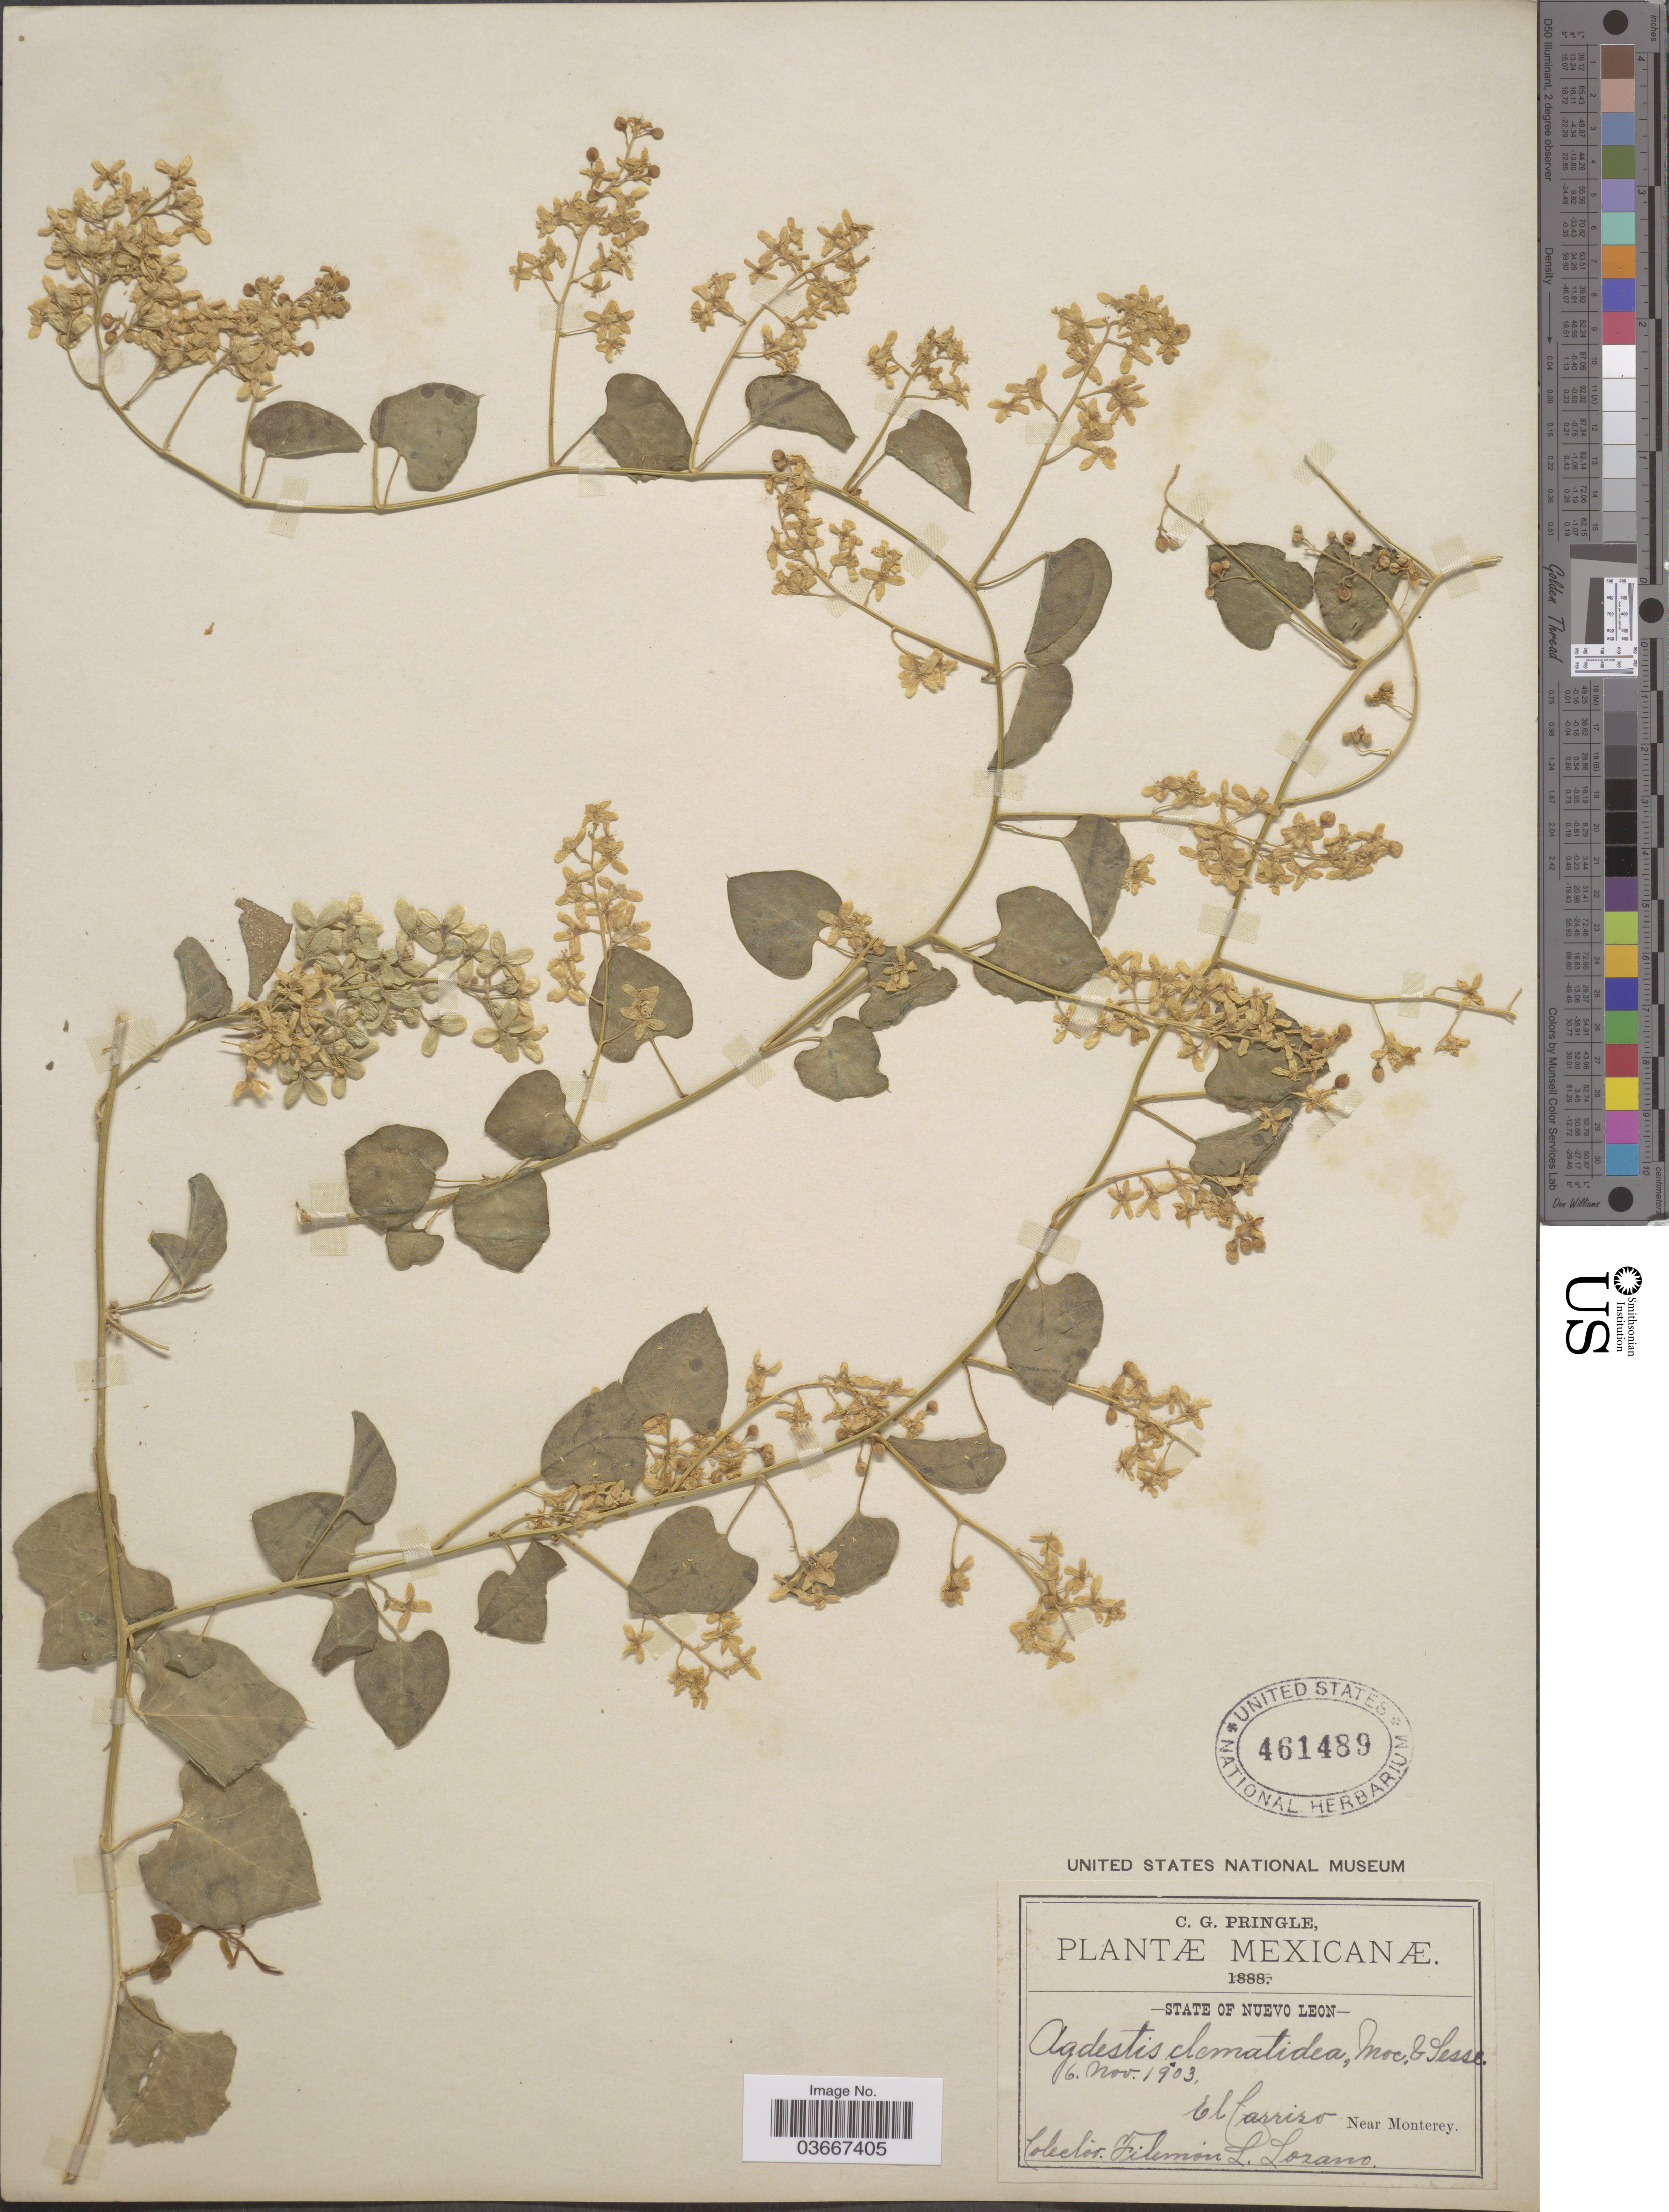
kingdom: Plantae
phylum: Tracheophyta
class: Magnoliopsida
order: Caryophyllales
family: Agdestidaceae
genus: Agdestis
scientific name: Agdestis clematidea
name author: Moc. & Sessé ex DC.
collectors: F. Lozano & C. G. Pringle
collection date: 1903-11-06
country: Mexico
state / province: Nuevo León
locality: El Carrizo. Near Monterrey.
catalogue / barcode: US 461489